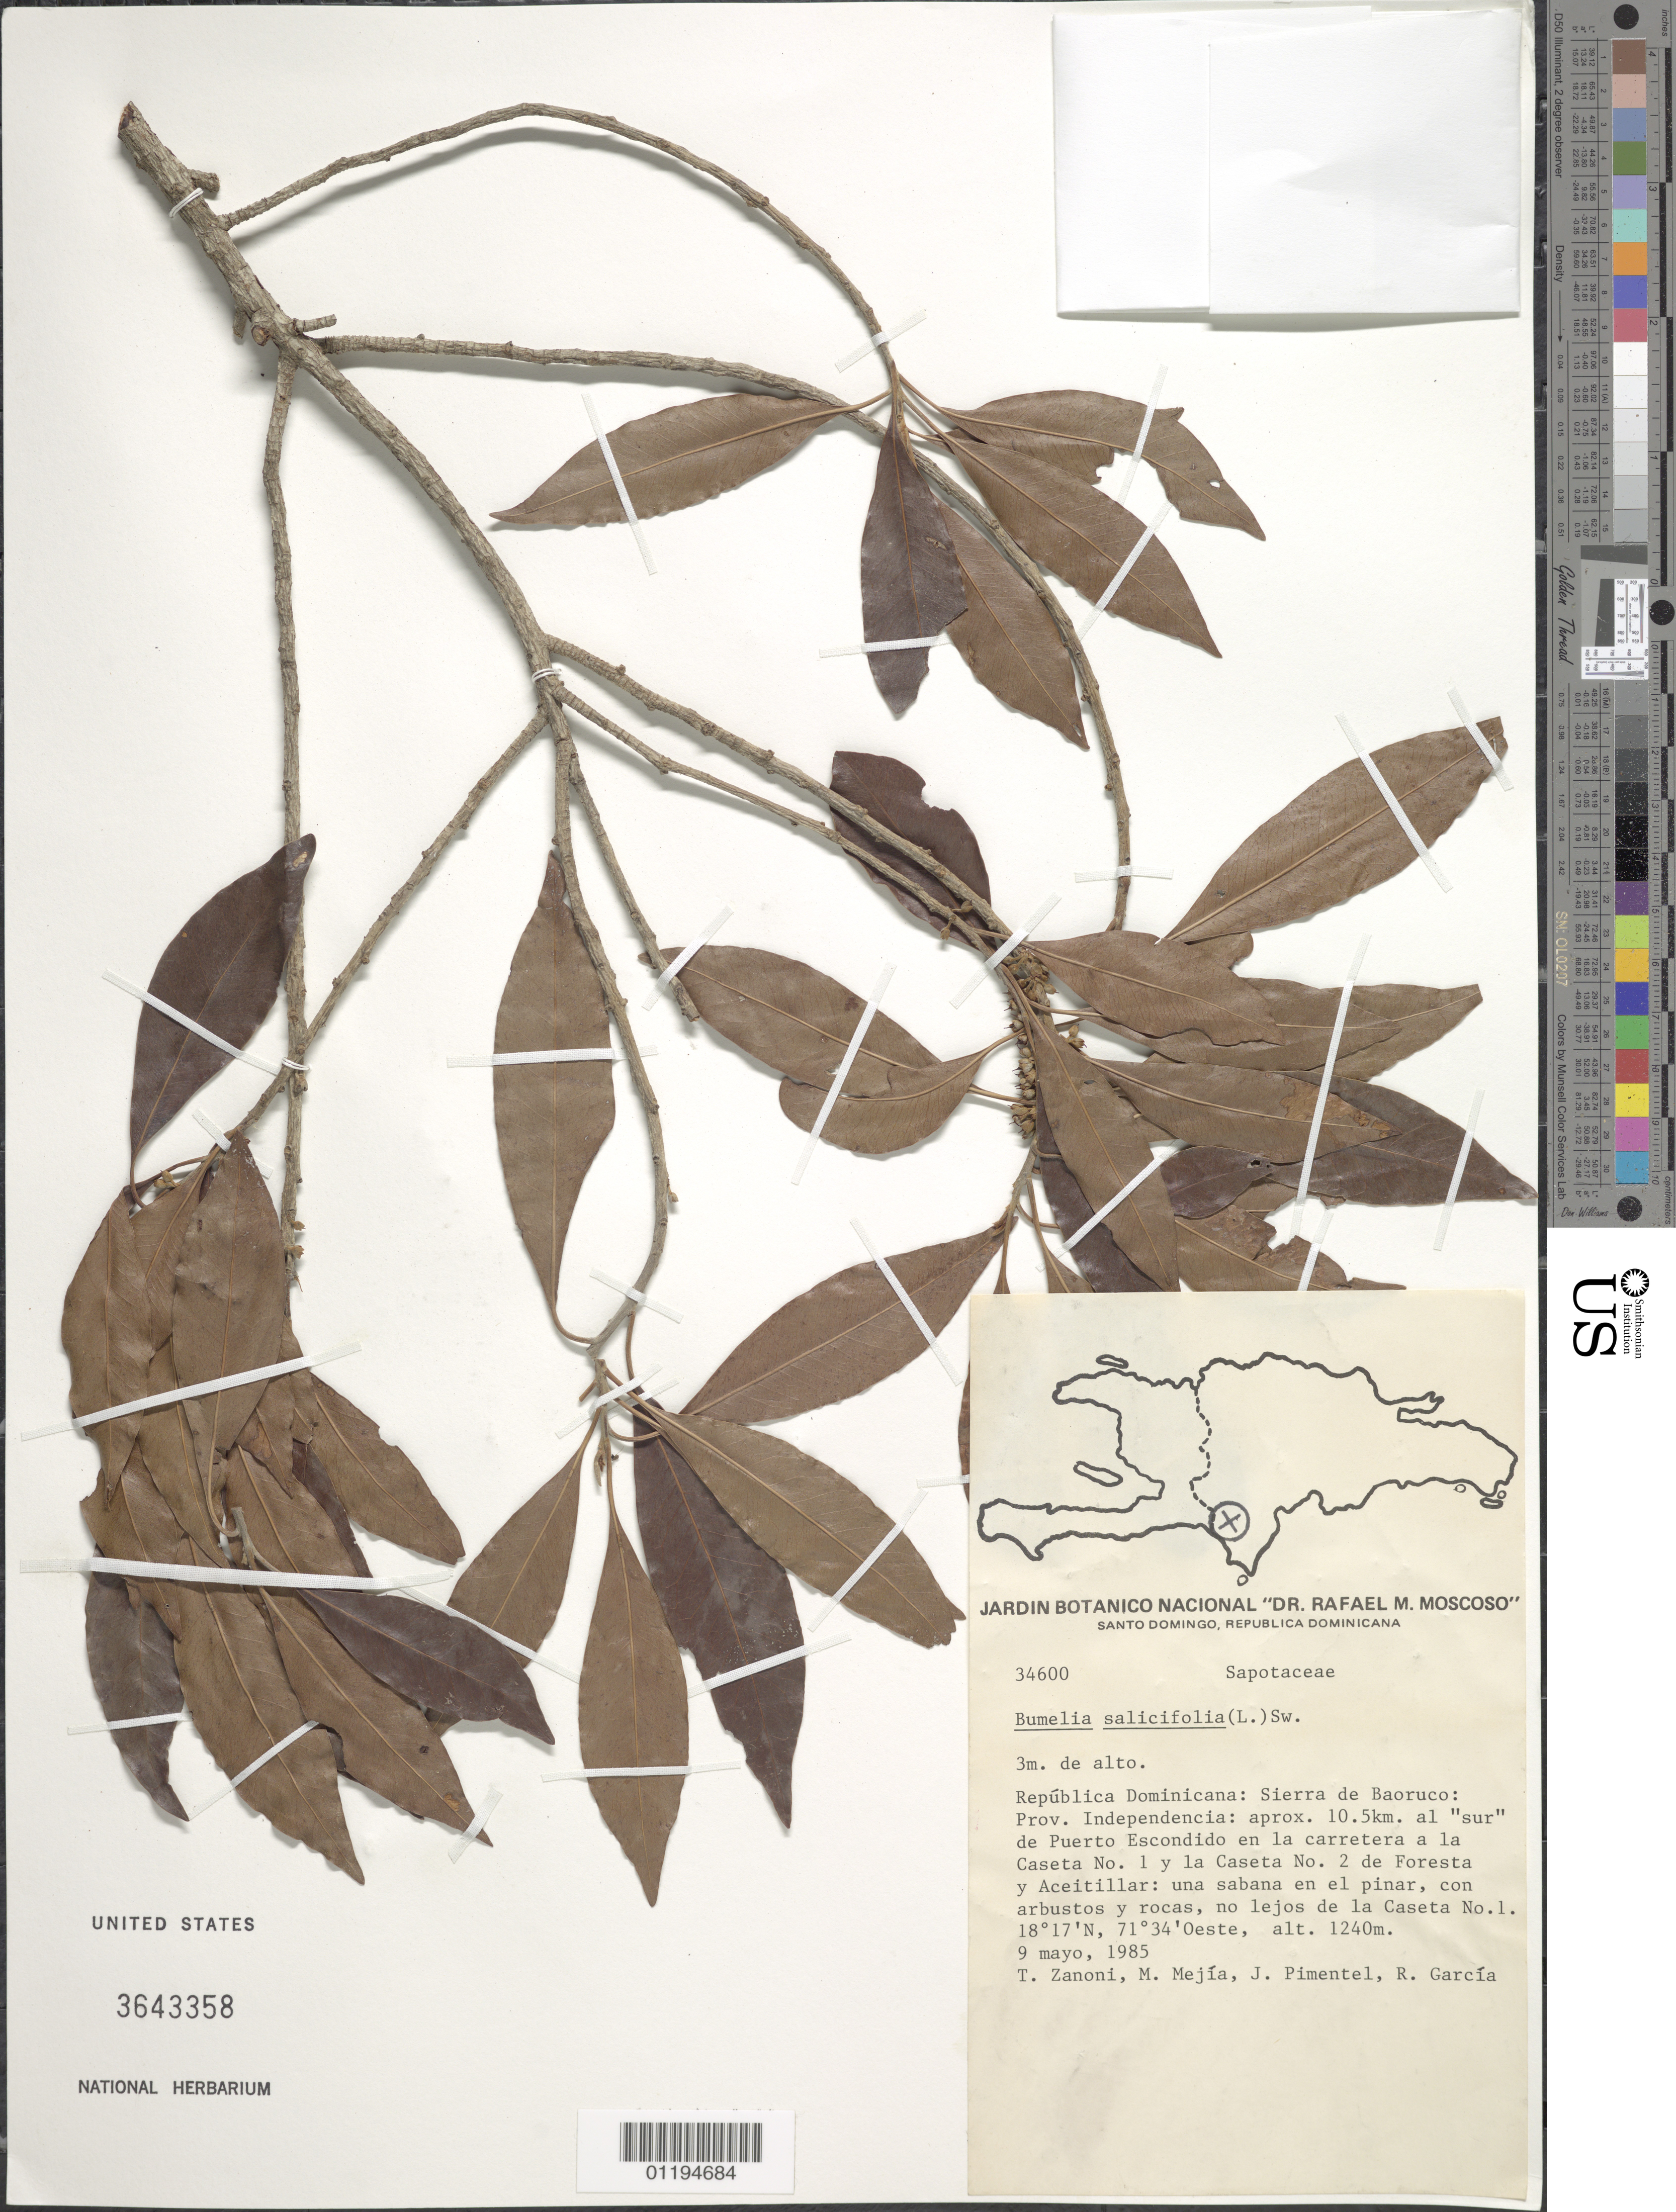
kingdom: Plantae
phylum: Tracheophyta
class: Magnoliopsida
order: Ericales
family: Sapotaceae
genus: Bumelia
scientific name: Bumelia salicifolia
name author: (L.) Sw.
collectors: T. A. Zanoni, M. Mejia, J. Pimental & R. Garcia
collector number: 34600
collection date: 1985-05-09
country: Dominican Republic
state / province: Independencia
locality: Sierra de Baoruco about 10.5 m from Puerto Escondido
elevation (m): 1240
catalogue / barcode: US 3643358